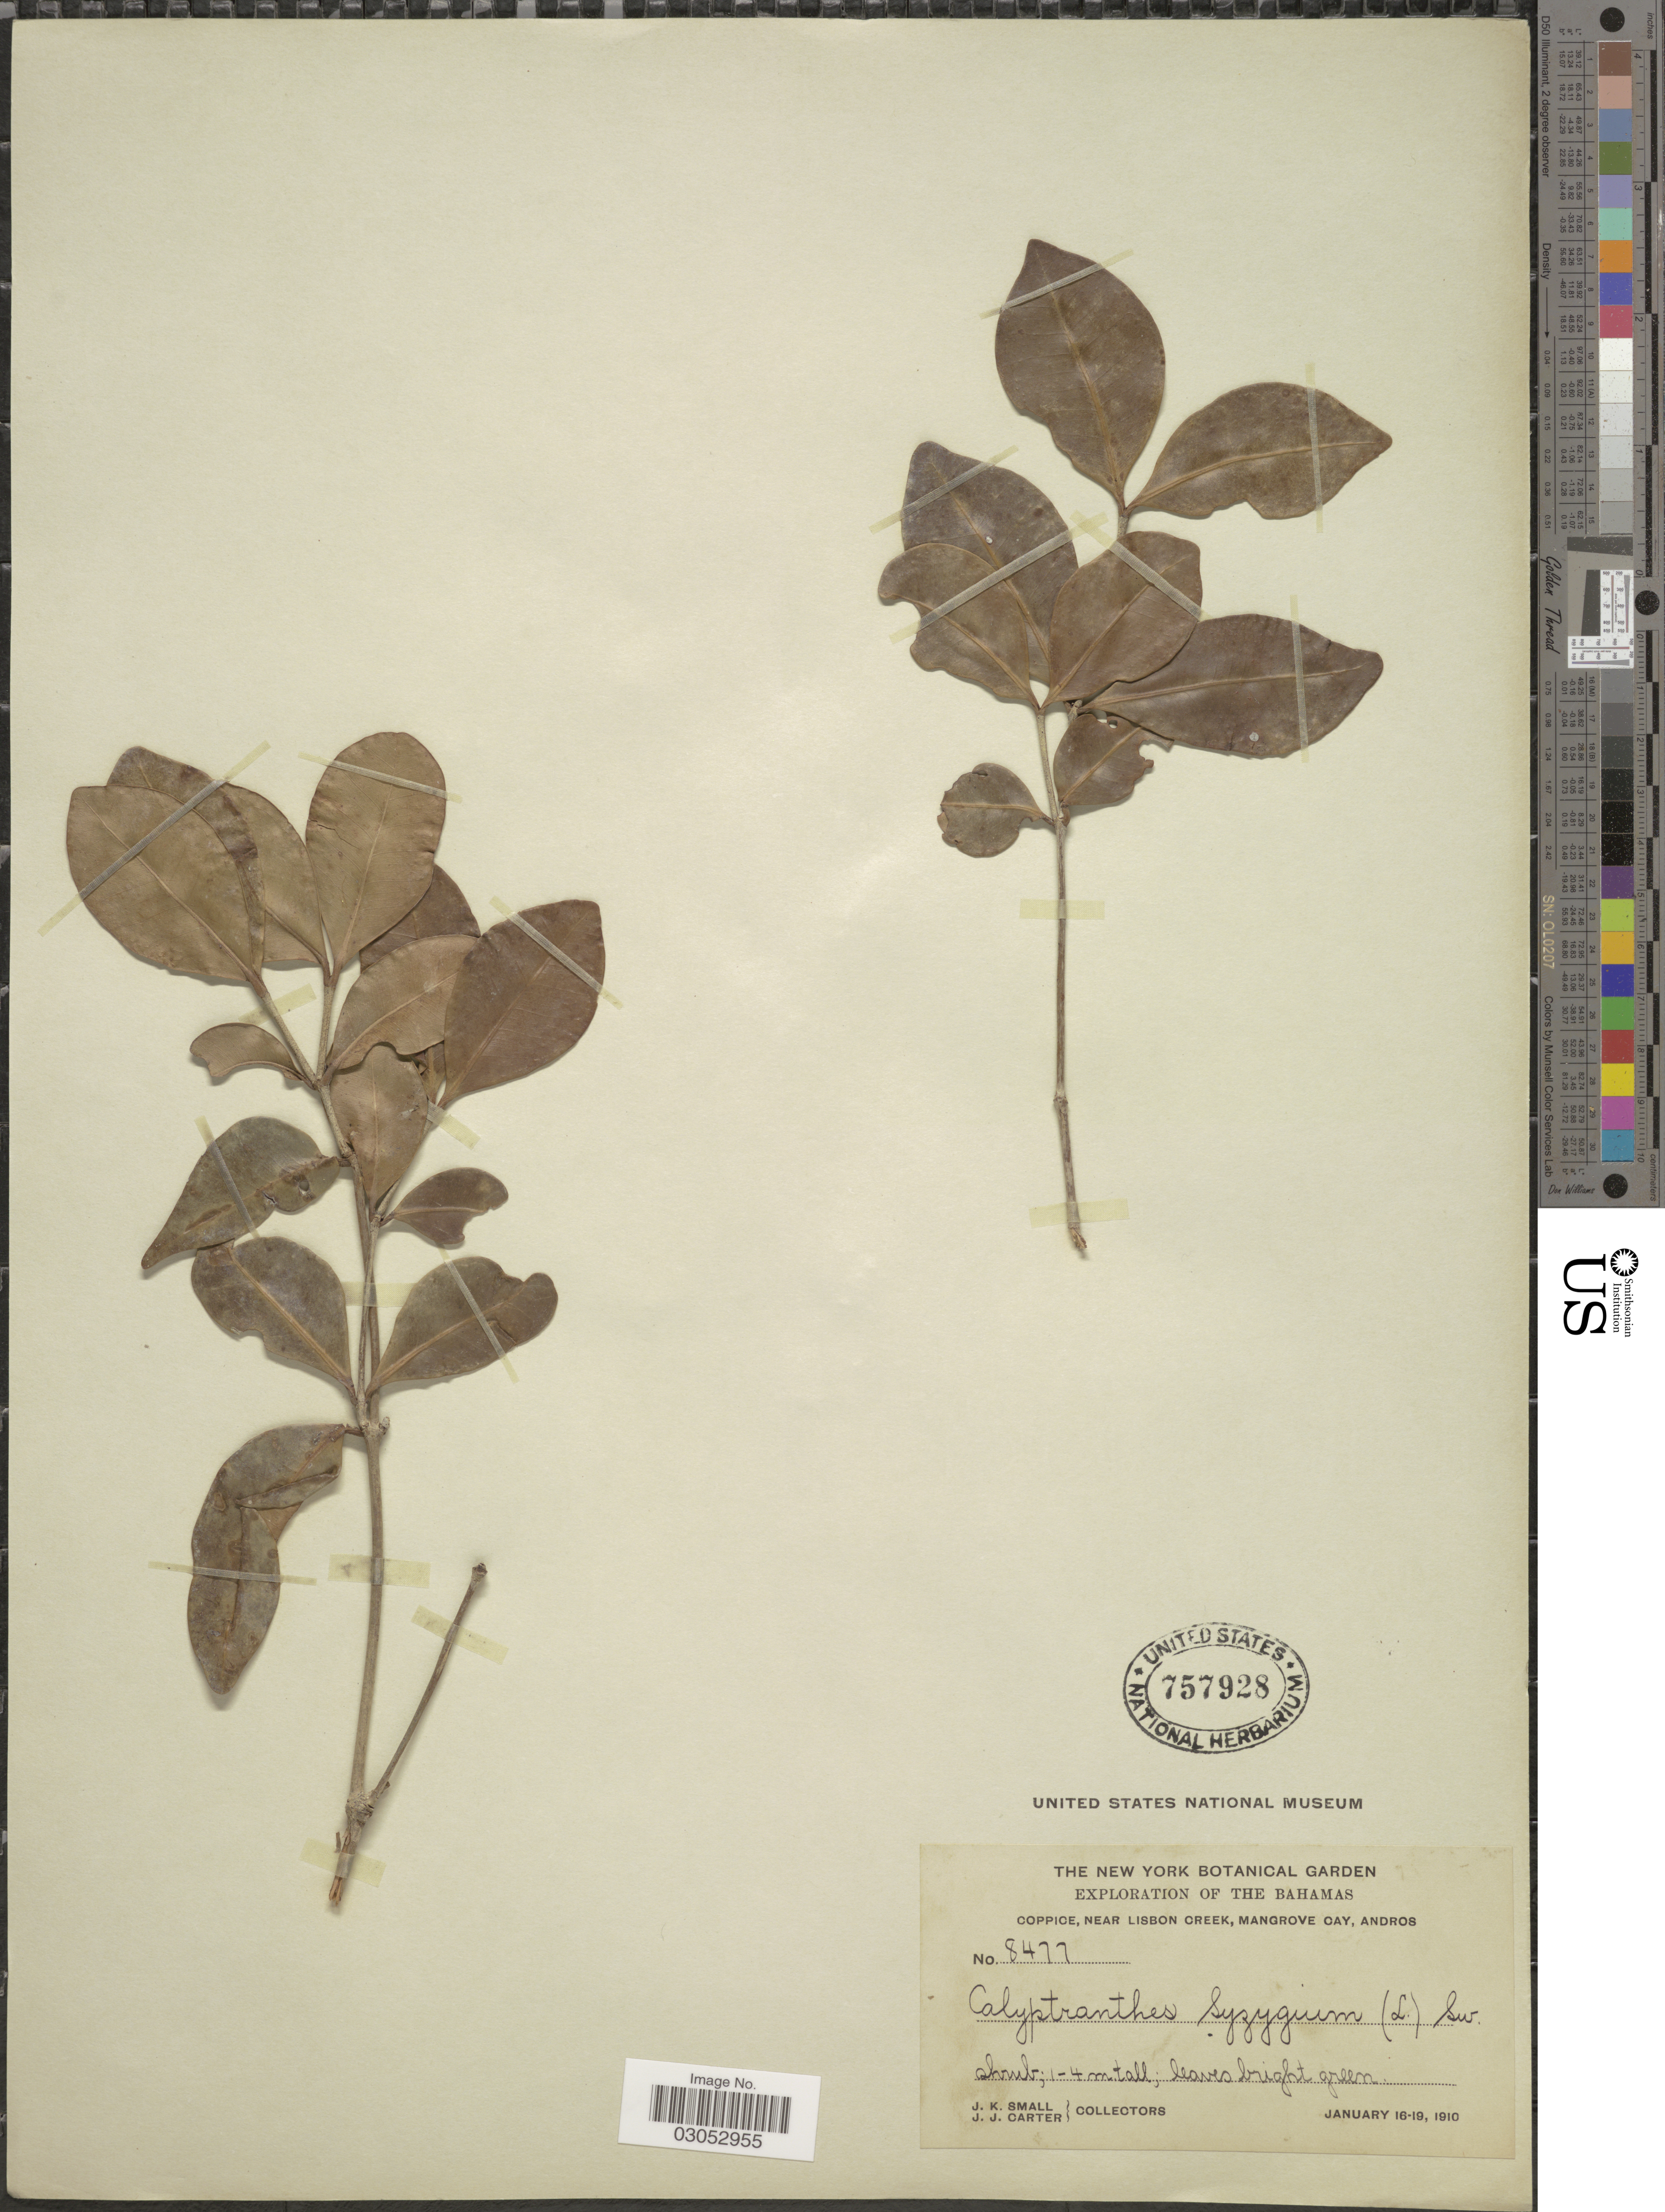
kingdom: Plantae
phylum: Tracheophyta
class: Magnoliopsida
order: Myrtales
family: Myrtaceae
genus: Myrcia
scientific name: Myrcia zuzygium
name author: (L.) A.R. Lourenço & E. Lucas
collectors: J. K. Small & J. Carter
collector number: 8477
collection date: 1910-01-16/1910-01-19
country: Bahamas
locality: Coppice, Near Lisbon Creek, Mangrove Cay, Andros.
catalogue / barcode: US 757928